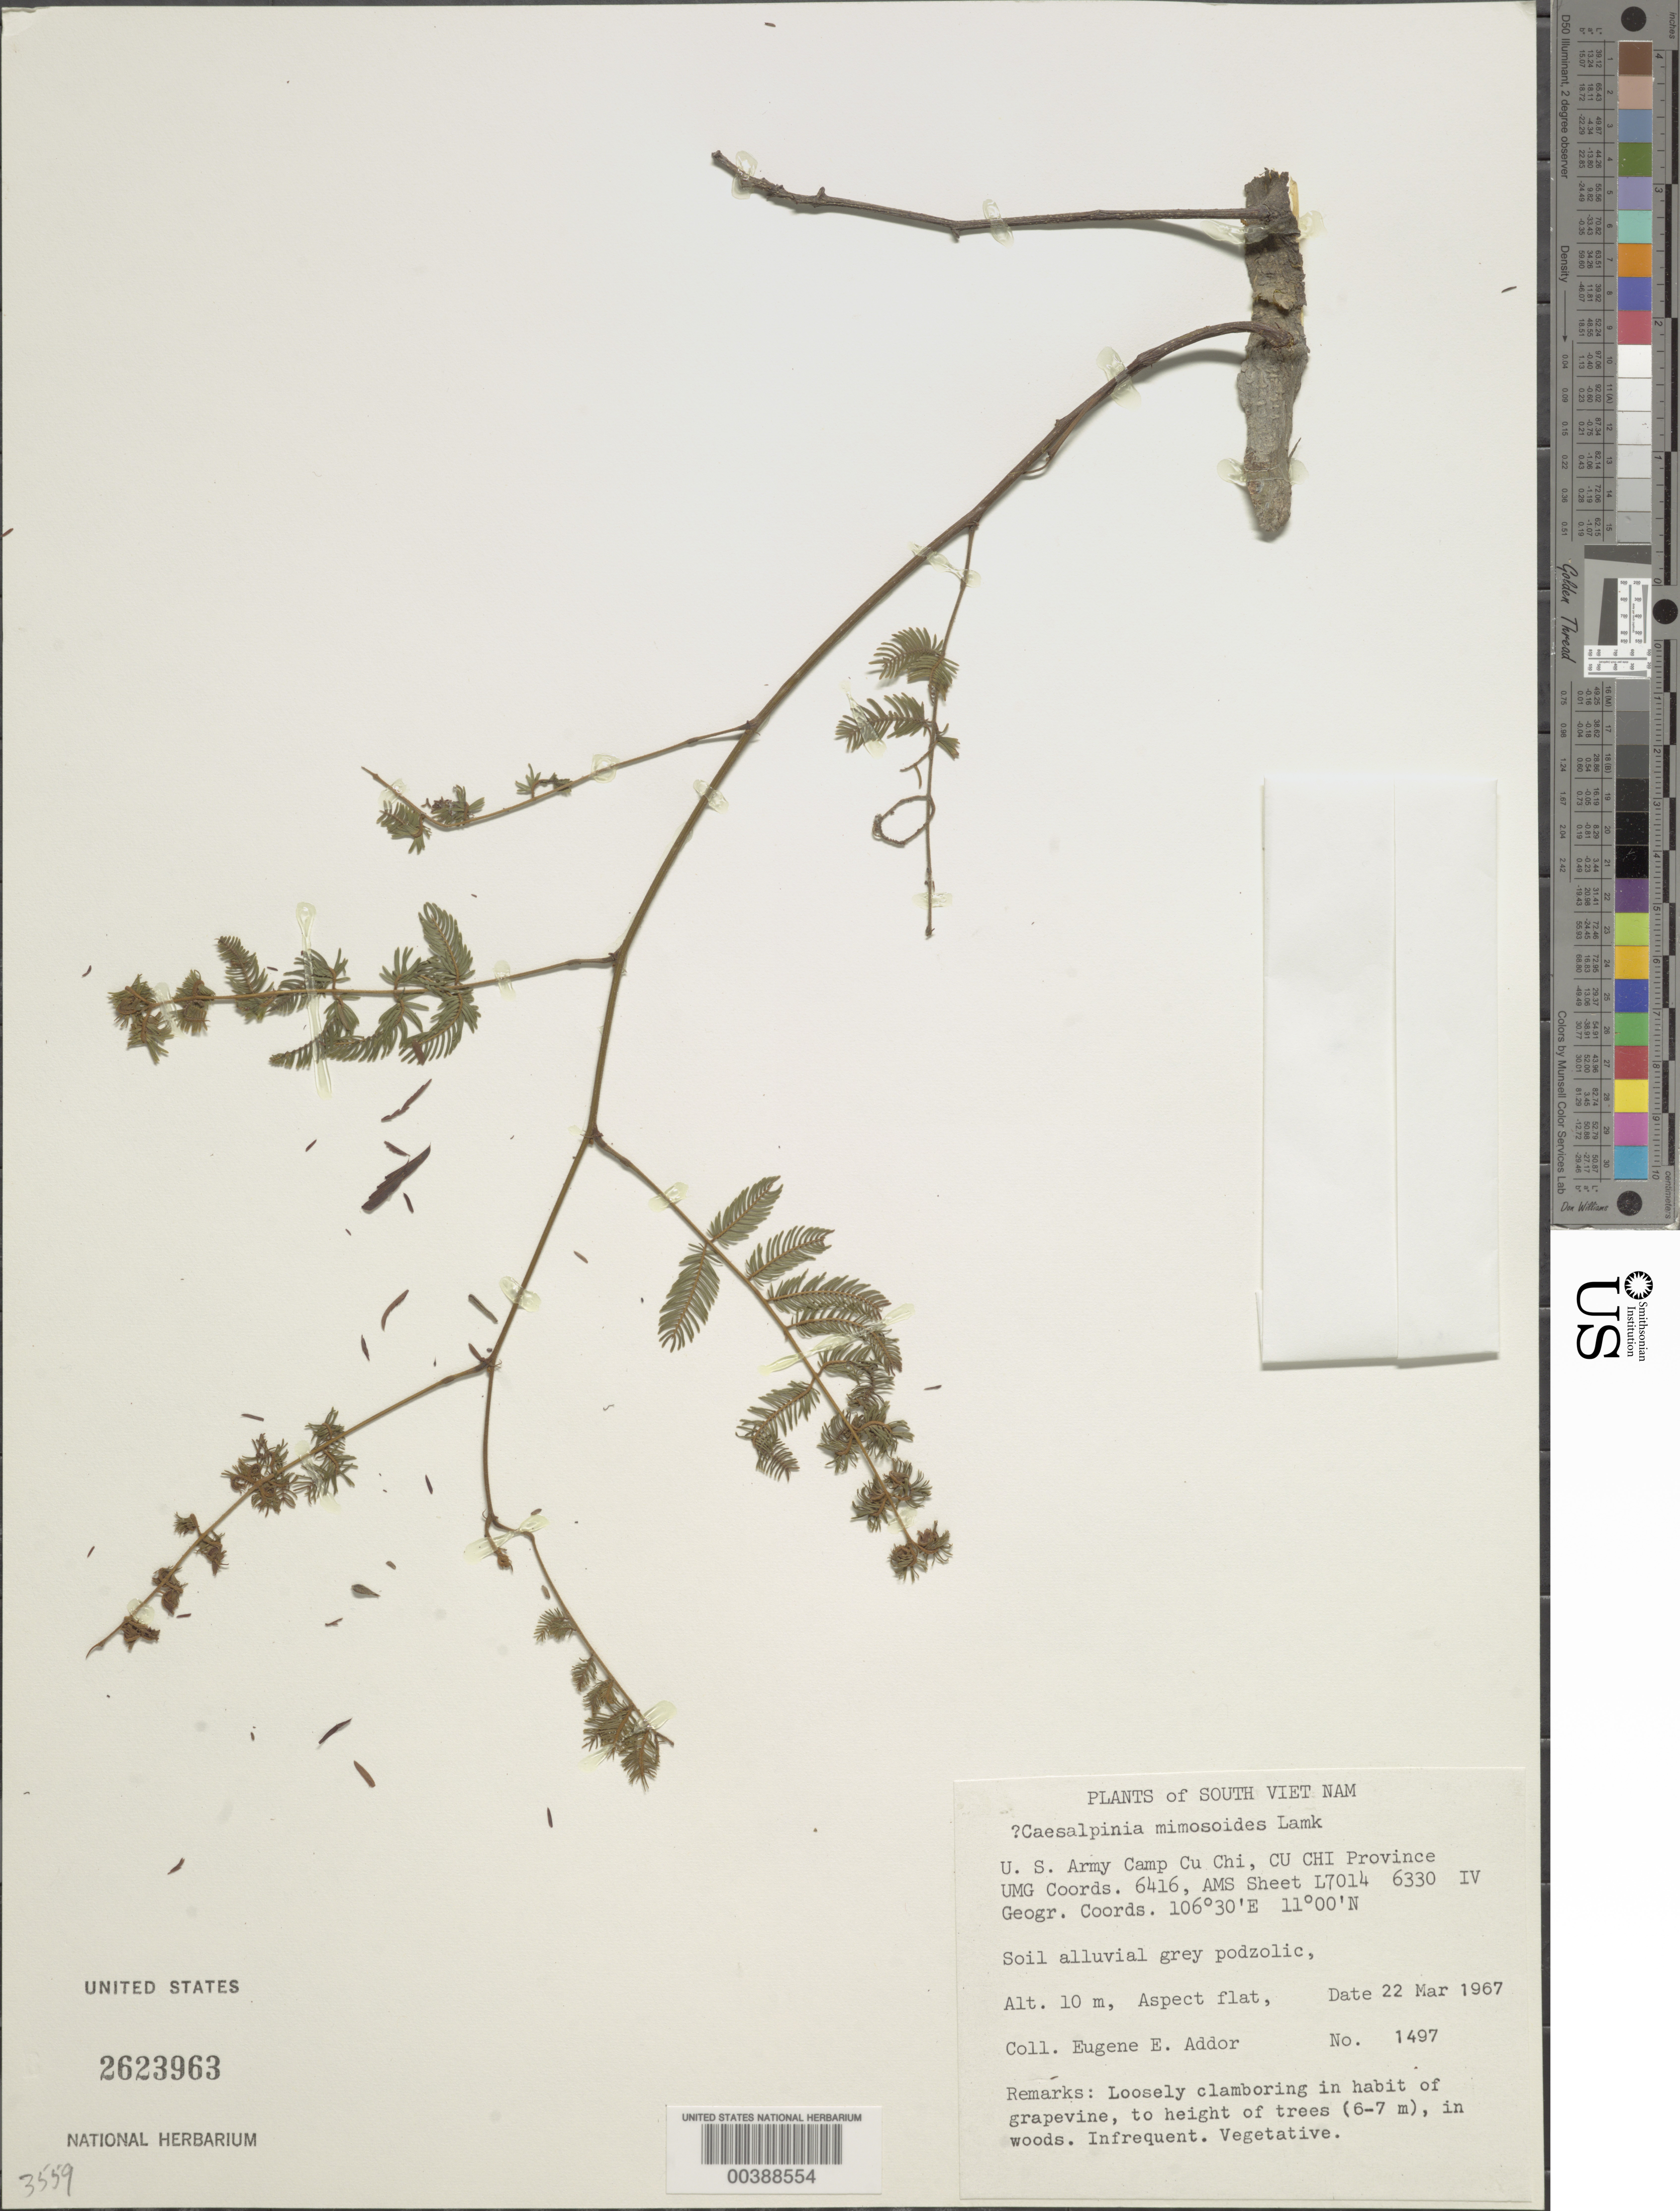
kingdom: Plantae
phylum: Tracheophyta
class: Magnoliopsida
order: Fabales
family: Fabaceae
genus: Chamaecrista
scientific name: Chamaecrista mimosoides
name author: (L.) Greene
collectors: E. E. Addor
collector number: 1497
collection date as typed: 22 Mar 1967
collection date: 1967-03-22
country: Vietnam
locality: U.s. army camp cu chi, cu chi prov.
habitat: Soil alluvial grey podzolic; in woods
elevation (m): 3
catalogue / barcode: US 2623963